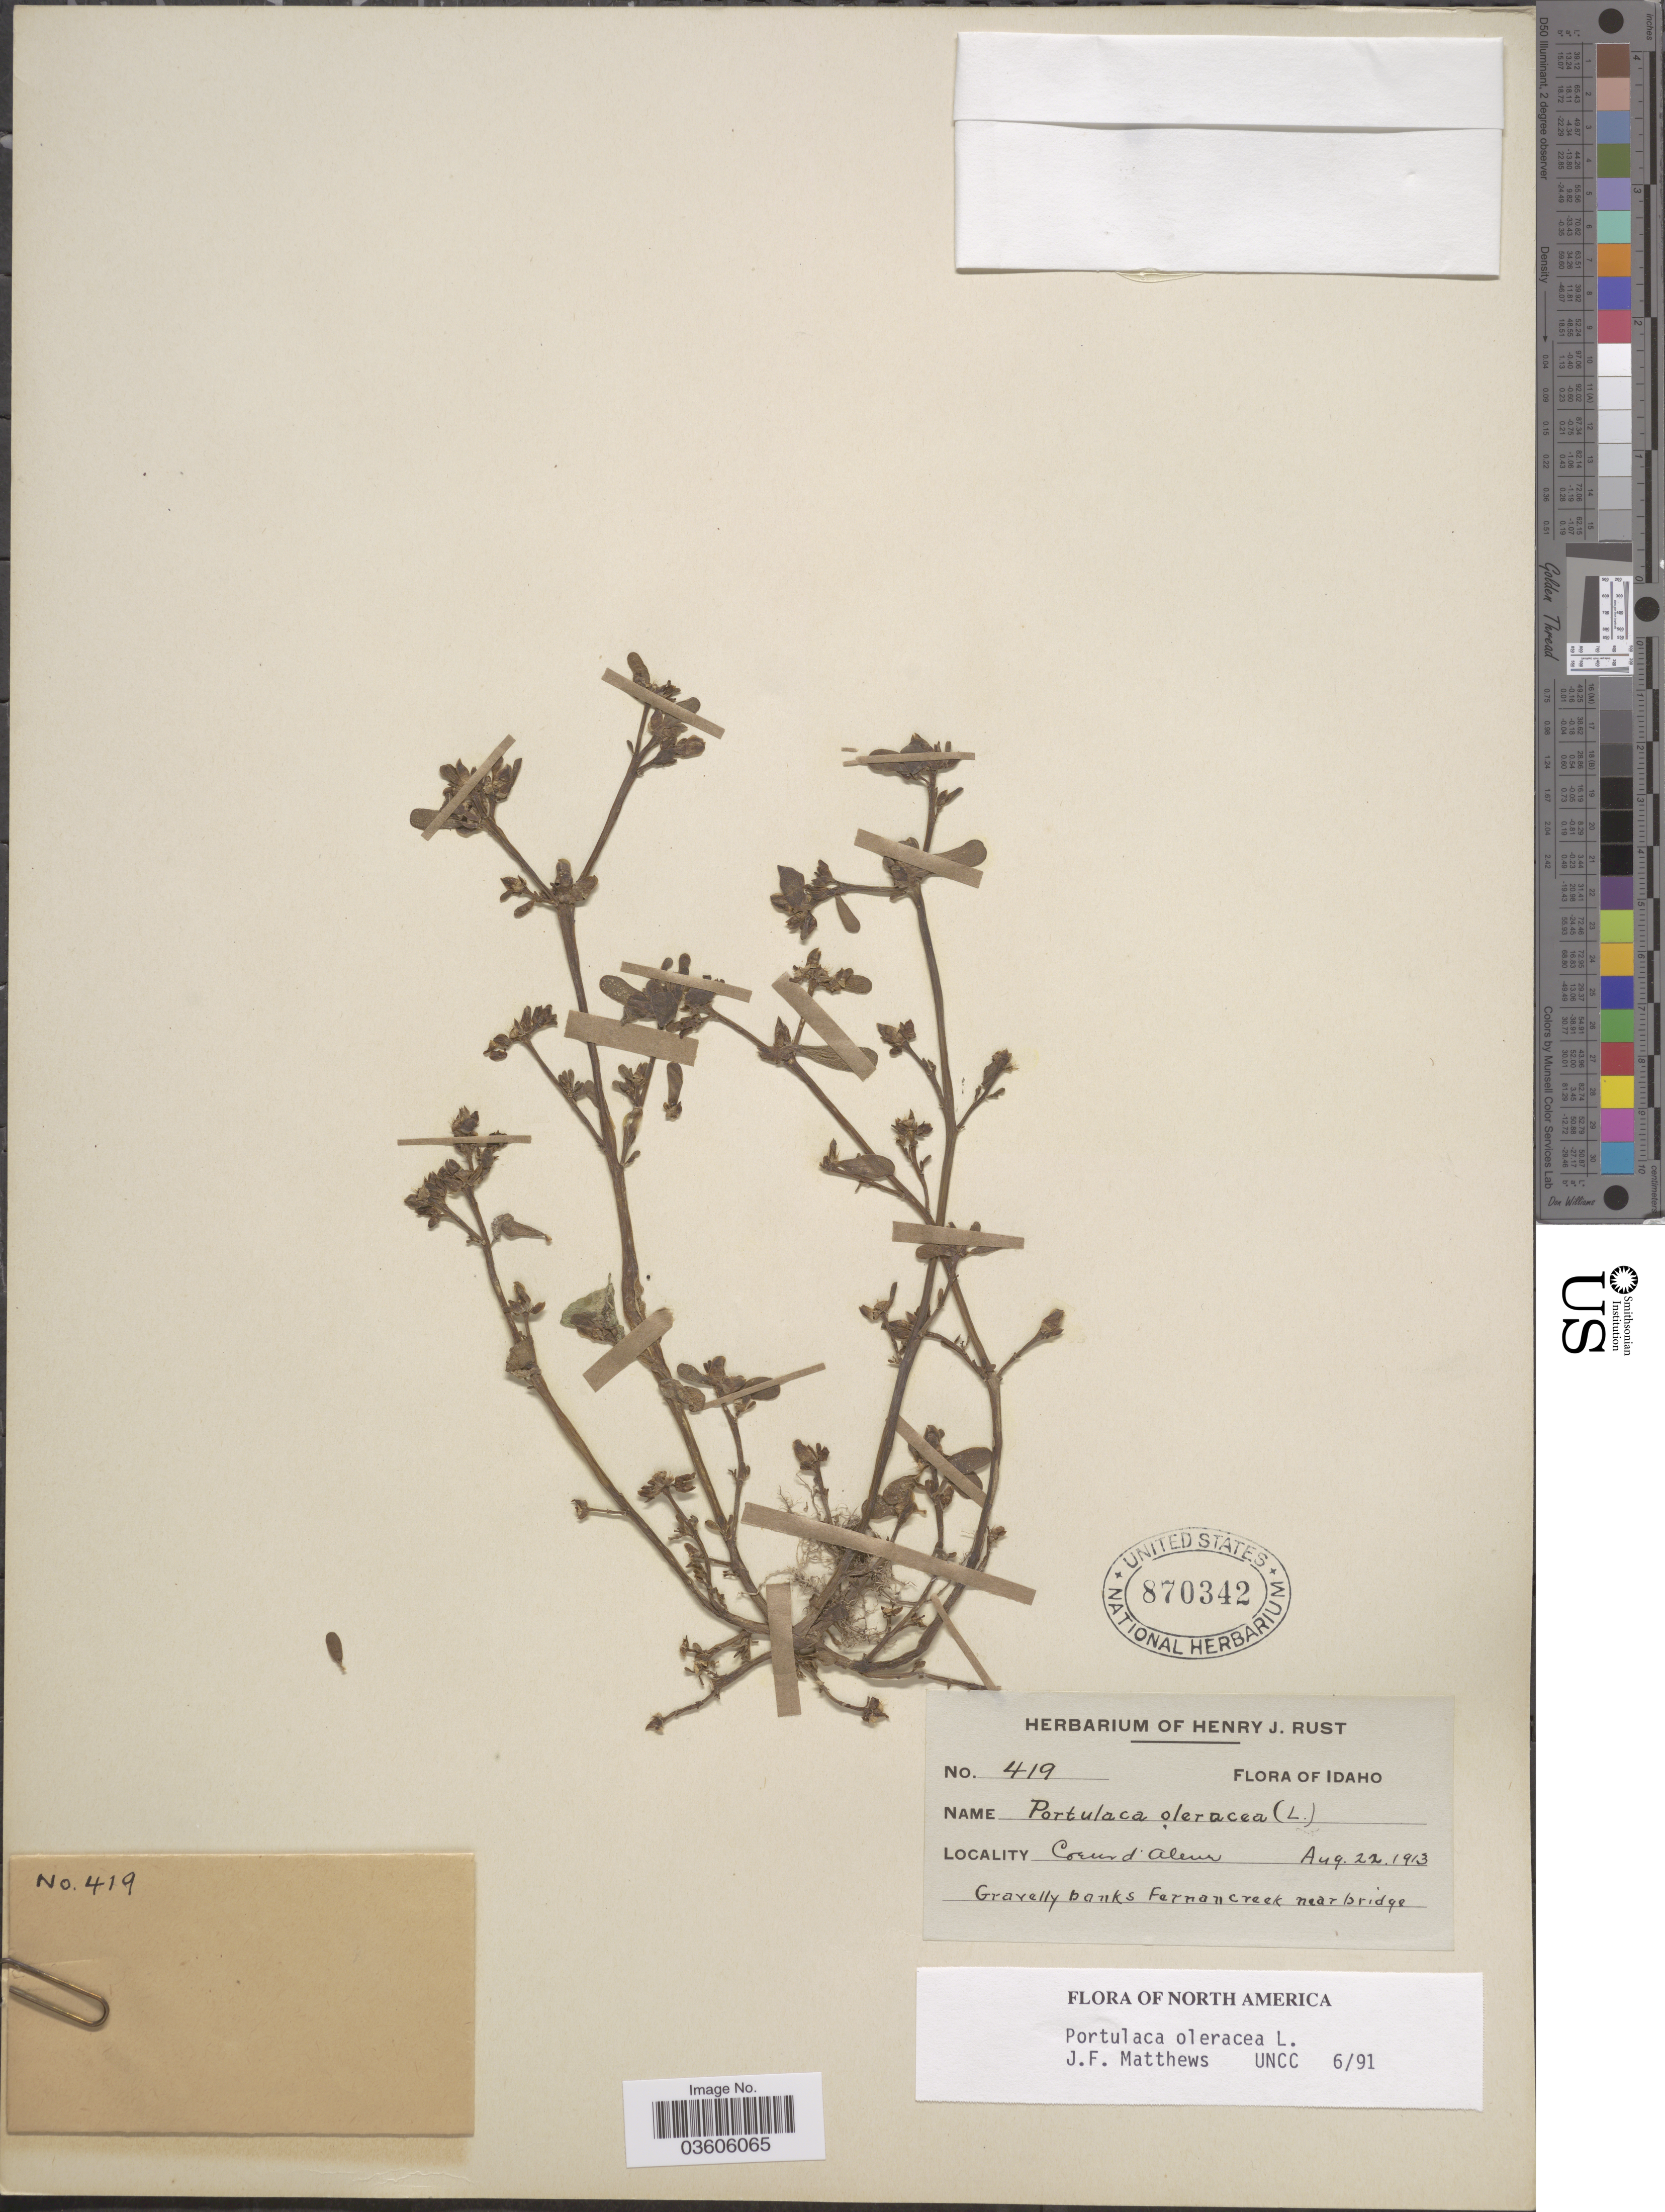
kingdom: Plantae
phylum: Tracheophyta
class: Magnoliopsida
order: Caryophyllales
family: Portulacaceae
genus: Portulaca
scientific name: Portulaca oleracea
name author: L.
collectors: ex herb. Henry J. Rust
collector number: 419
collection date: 1913-08-22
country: United States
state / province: Idaho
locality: Coeur d'Alene.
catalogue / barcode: US 870342